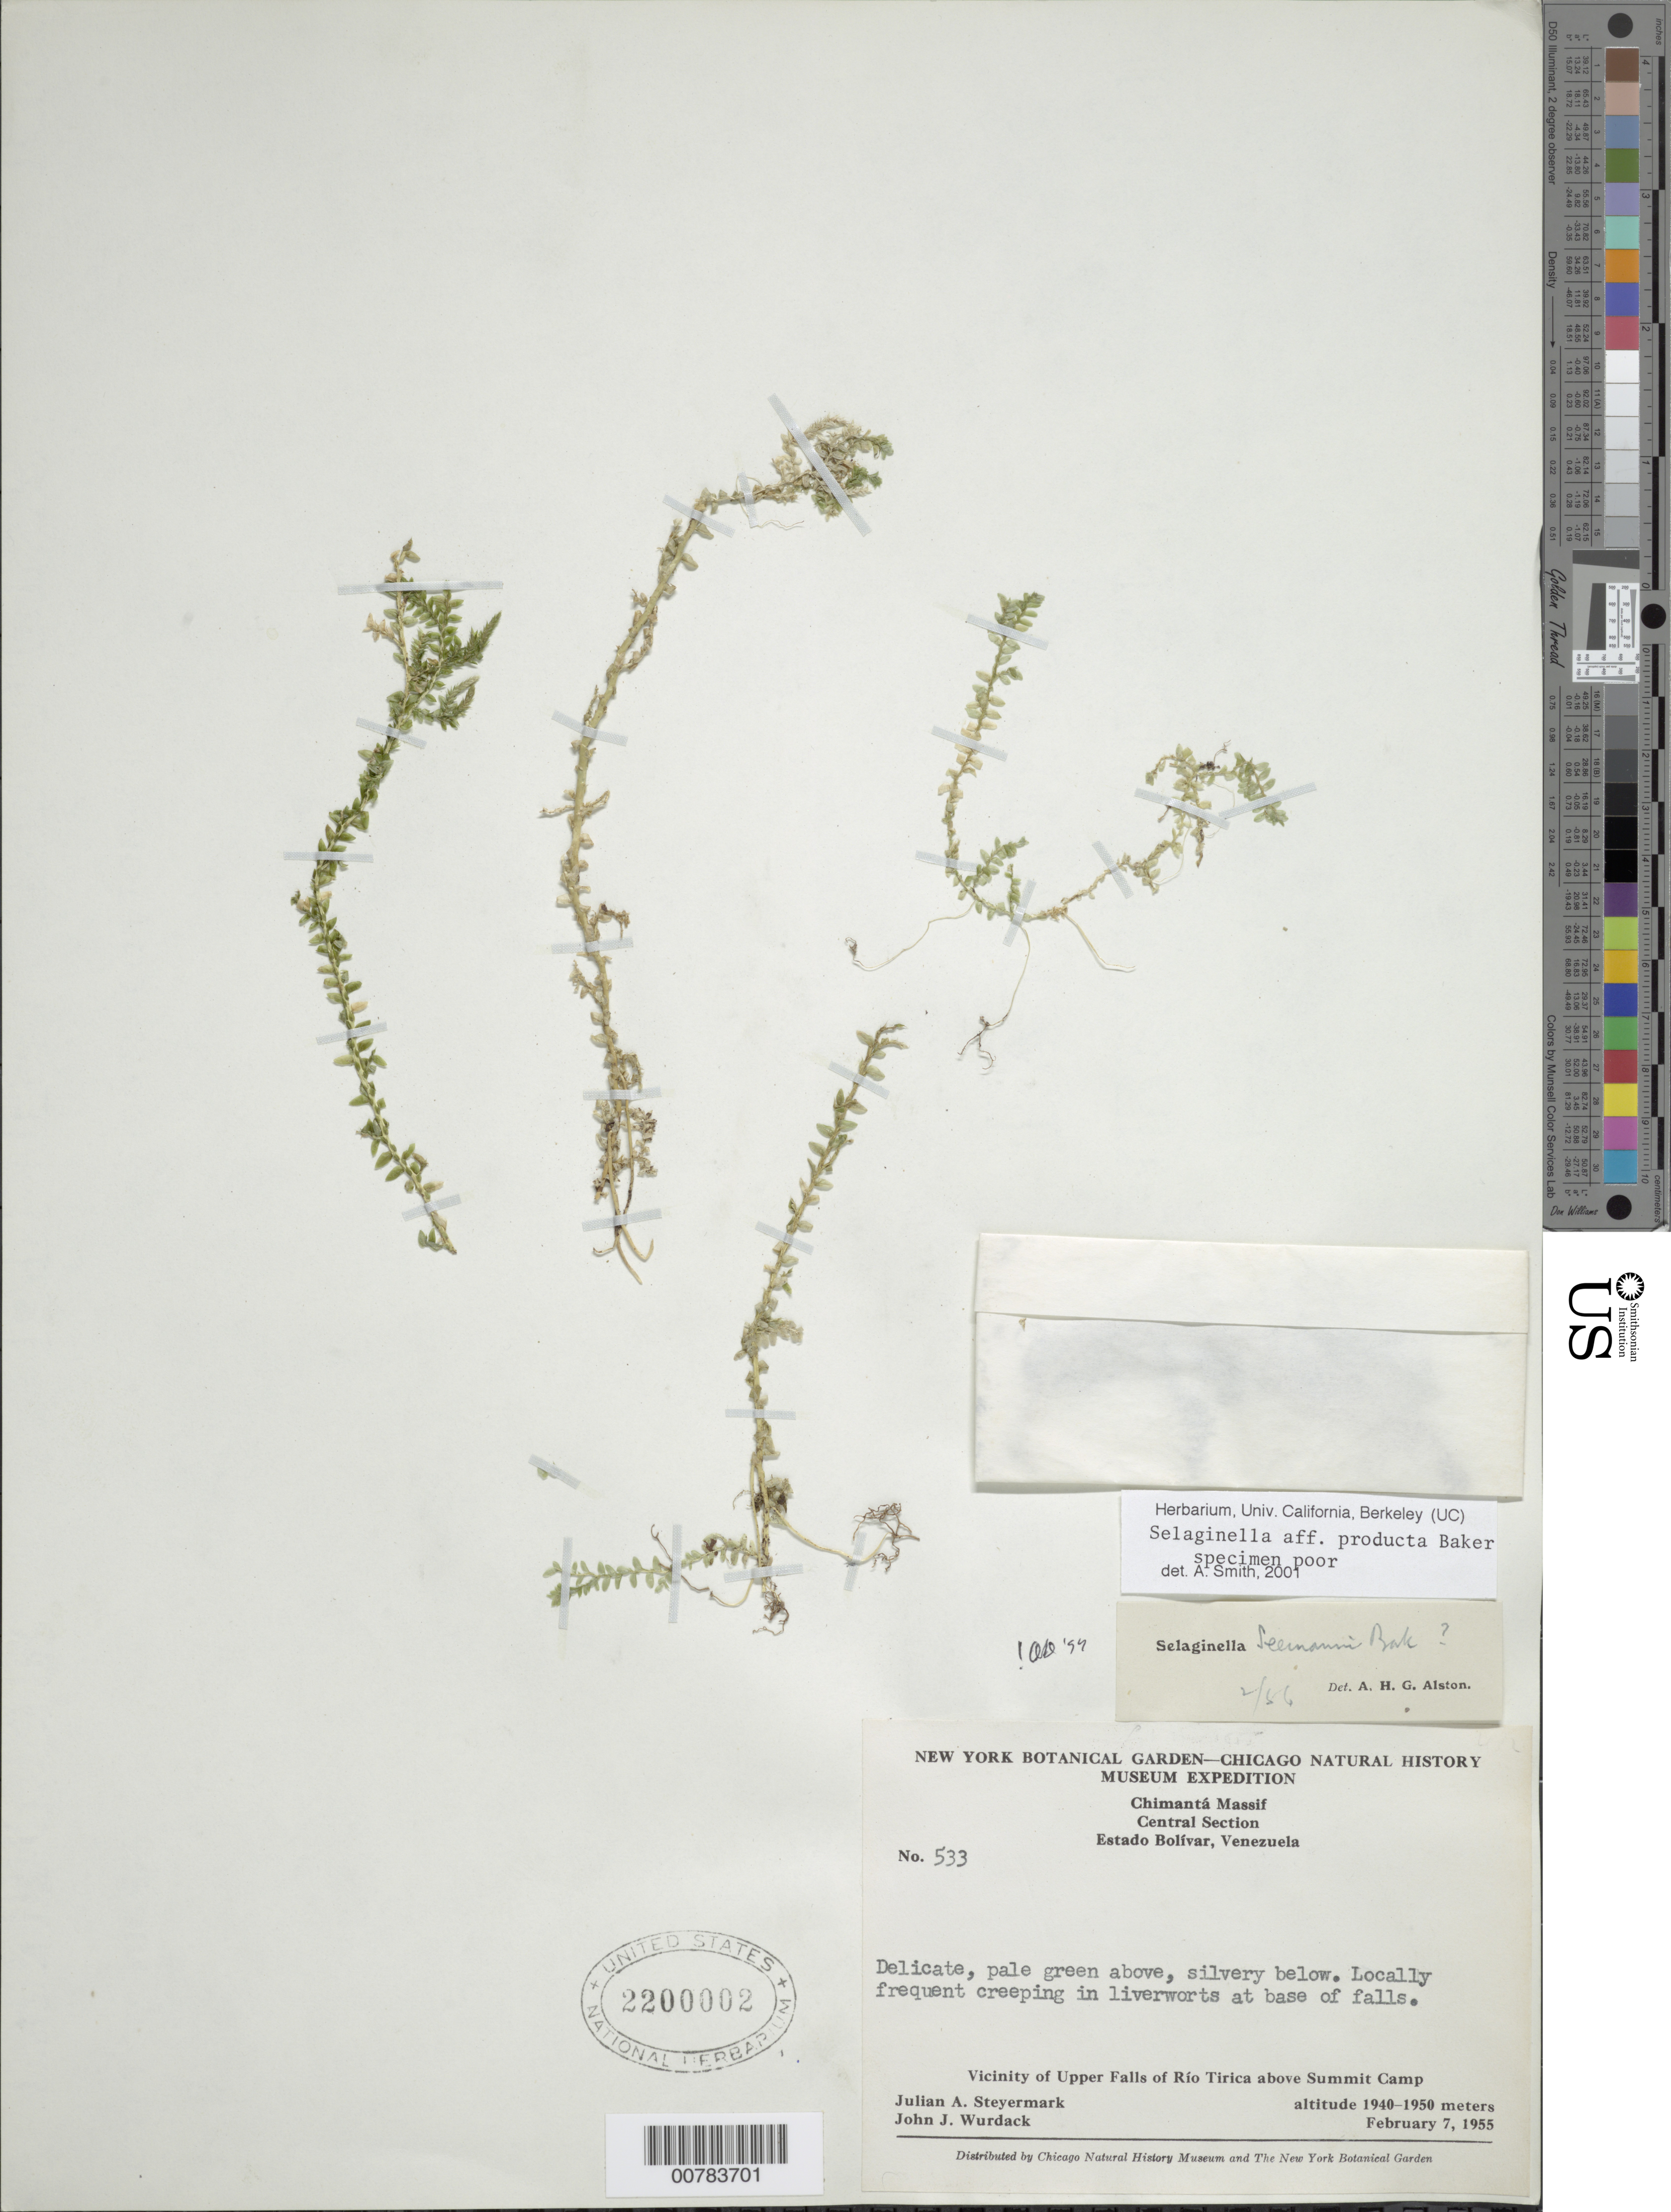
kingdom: Plantae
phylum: Tracheophyta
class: Lycopodiopsida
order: Selaginellales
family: Selaginellaceae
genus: Selaginella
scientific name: Selaginella producta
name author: Baker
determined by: Smith, Alan R., (UC)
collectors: J. Steyermark & J. J. Wurdack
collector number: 55 533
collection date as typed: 7-Feb-55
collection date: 1955-02-07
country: Venezuela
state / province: Bolívar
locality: Chimantá Massif, Upper Falls of Río Tirica above Summit Camp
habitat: In liverworts at base of falls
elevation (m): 1940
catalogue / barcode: US 2200002